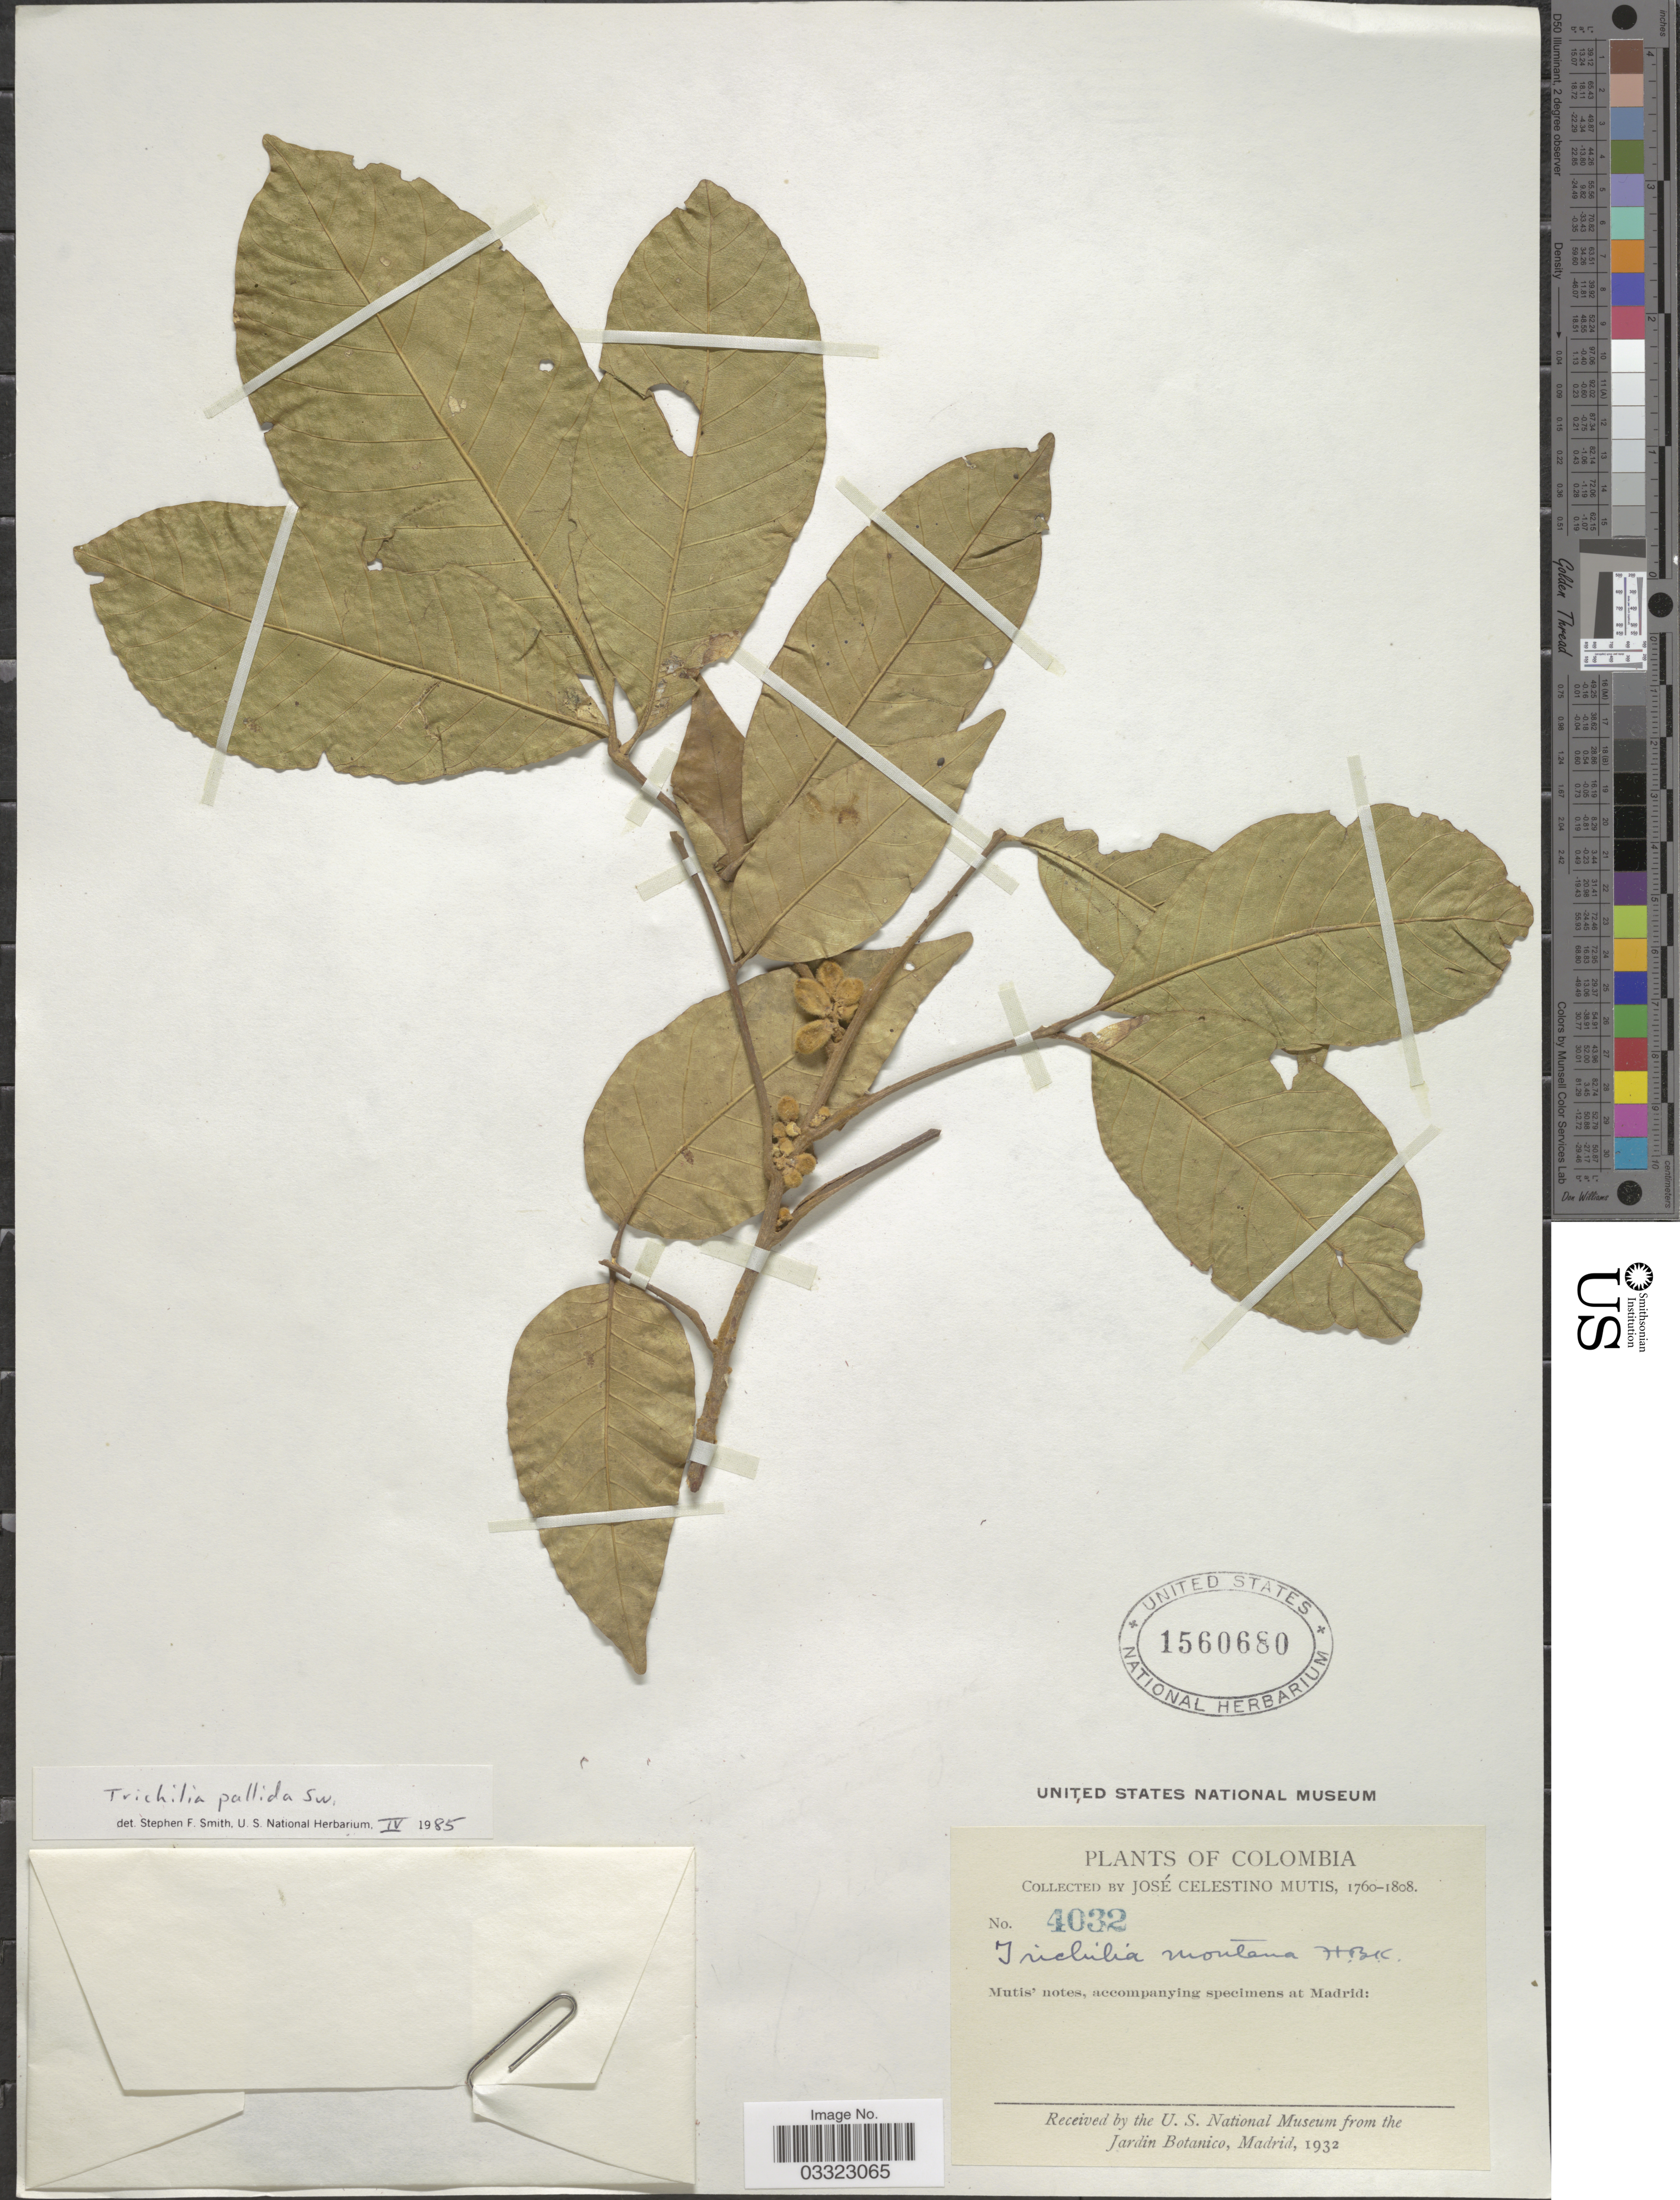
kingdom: Plantae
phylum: Tracheophyta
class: Magnoliopsida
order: Sapindales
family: Meliaceae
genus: Trichilia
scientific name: Trichilia pallida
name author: Sw.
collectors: J. C. B. Mutis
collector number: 4032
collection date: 1760/1808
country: Colombia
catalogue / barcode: US 1560680